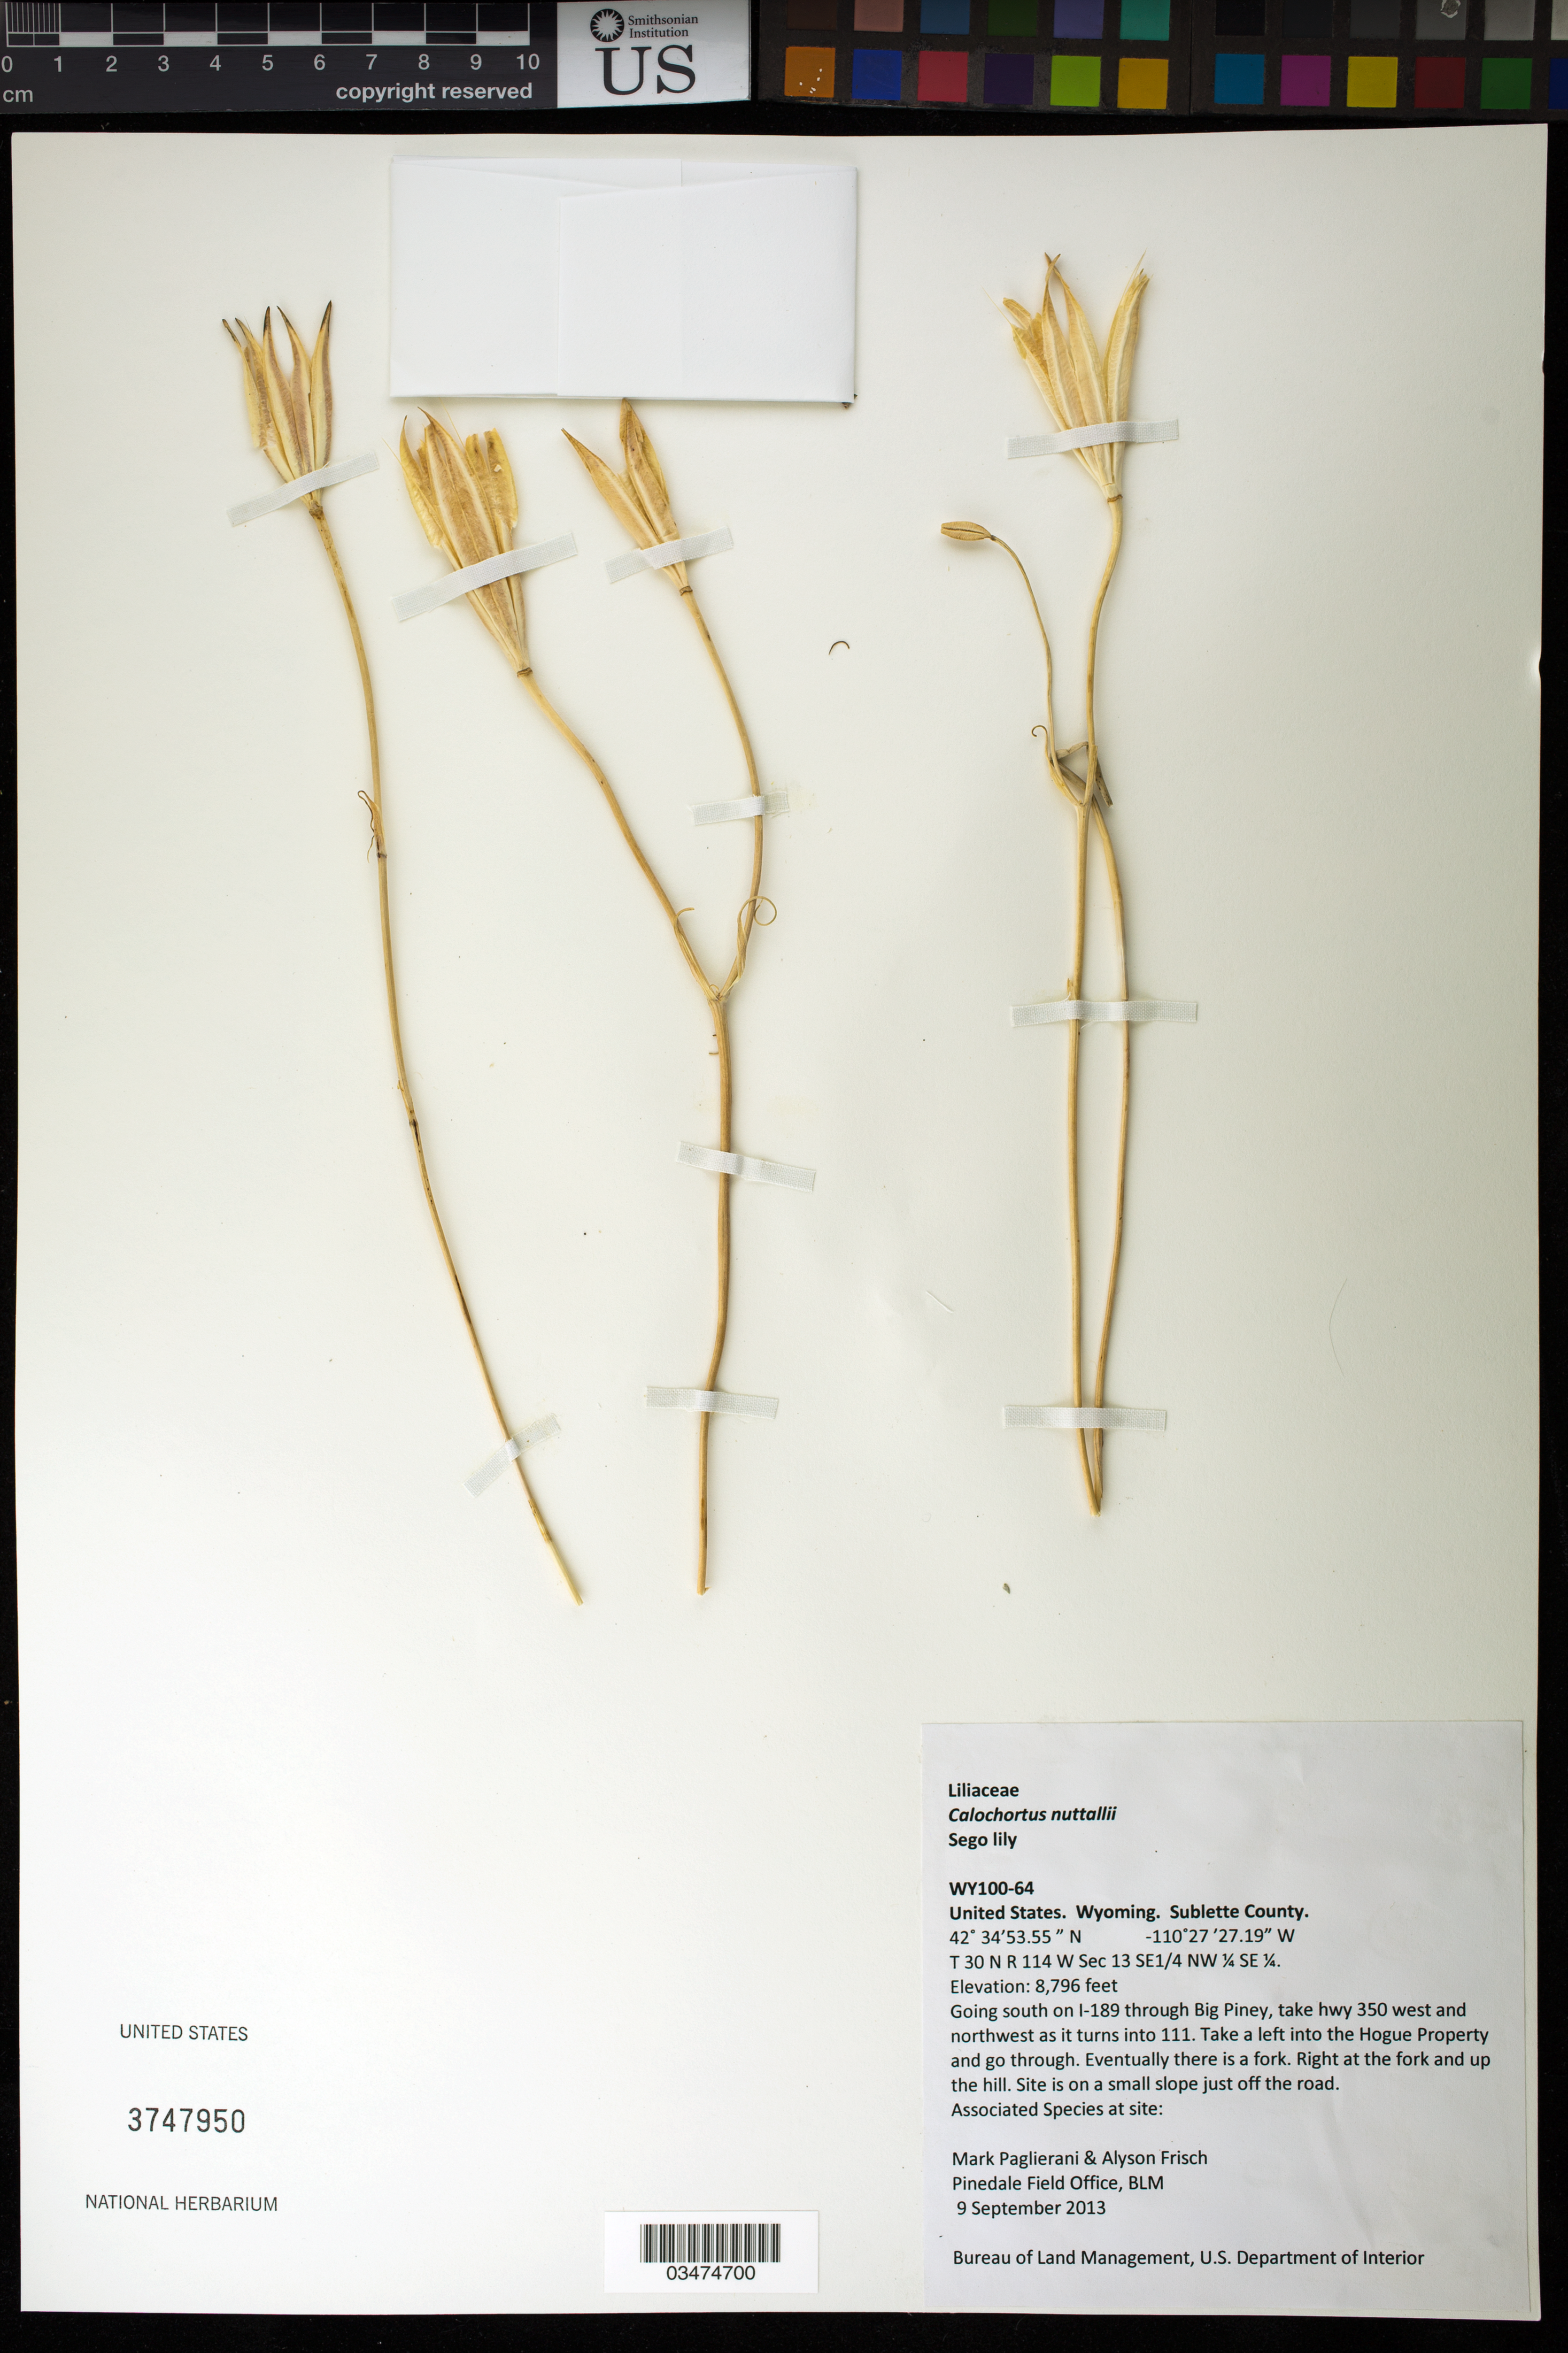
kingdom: Plantae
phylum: Tracheophyta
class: Liliopsida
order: Liliales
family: Liliaceae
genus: Calochortus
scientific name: Calochortus nuttallii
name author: Torr.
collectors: M. Paglierani & A. Frisch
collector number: WY100-64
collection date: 2013-09-09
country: United States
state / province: Wyoming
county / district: Sublette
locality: From Big Piney to Hwy 350 W and NW and into 111.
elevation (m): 2681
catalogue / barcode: US 3747950